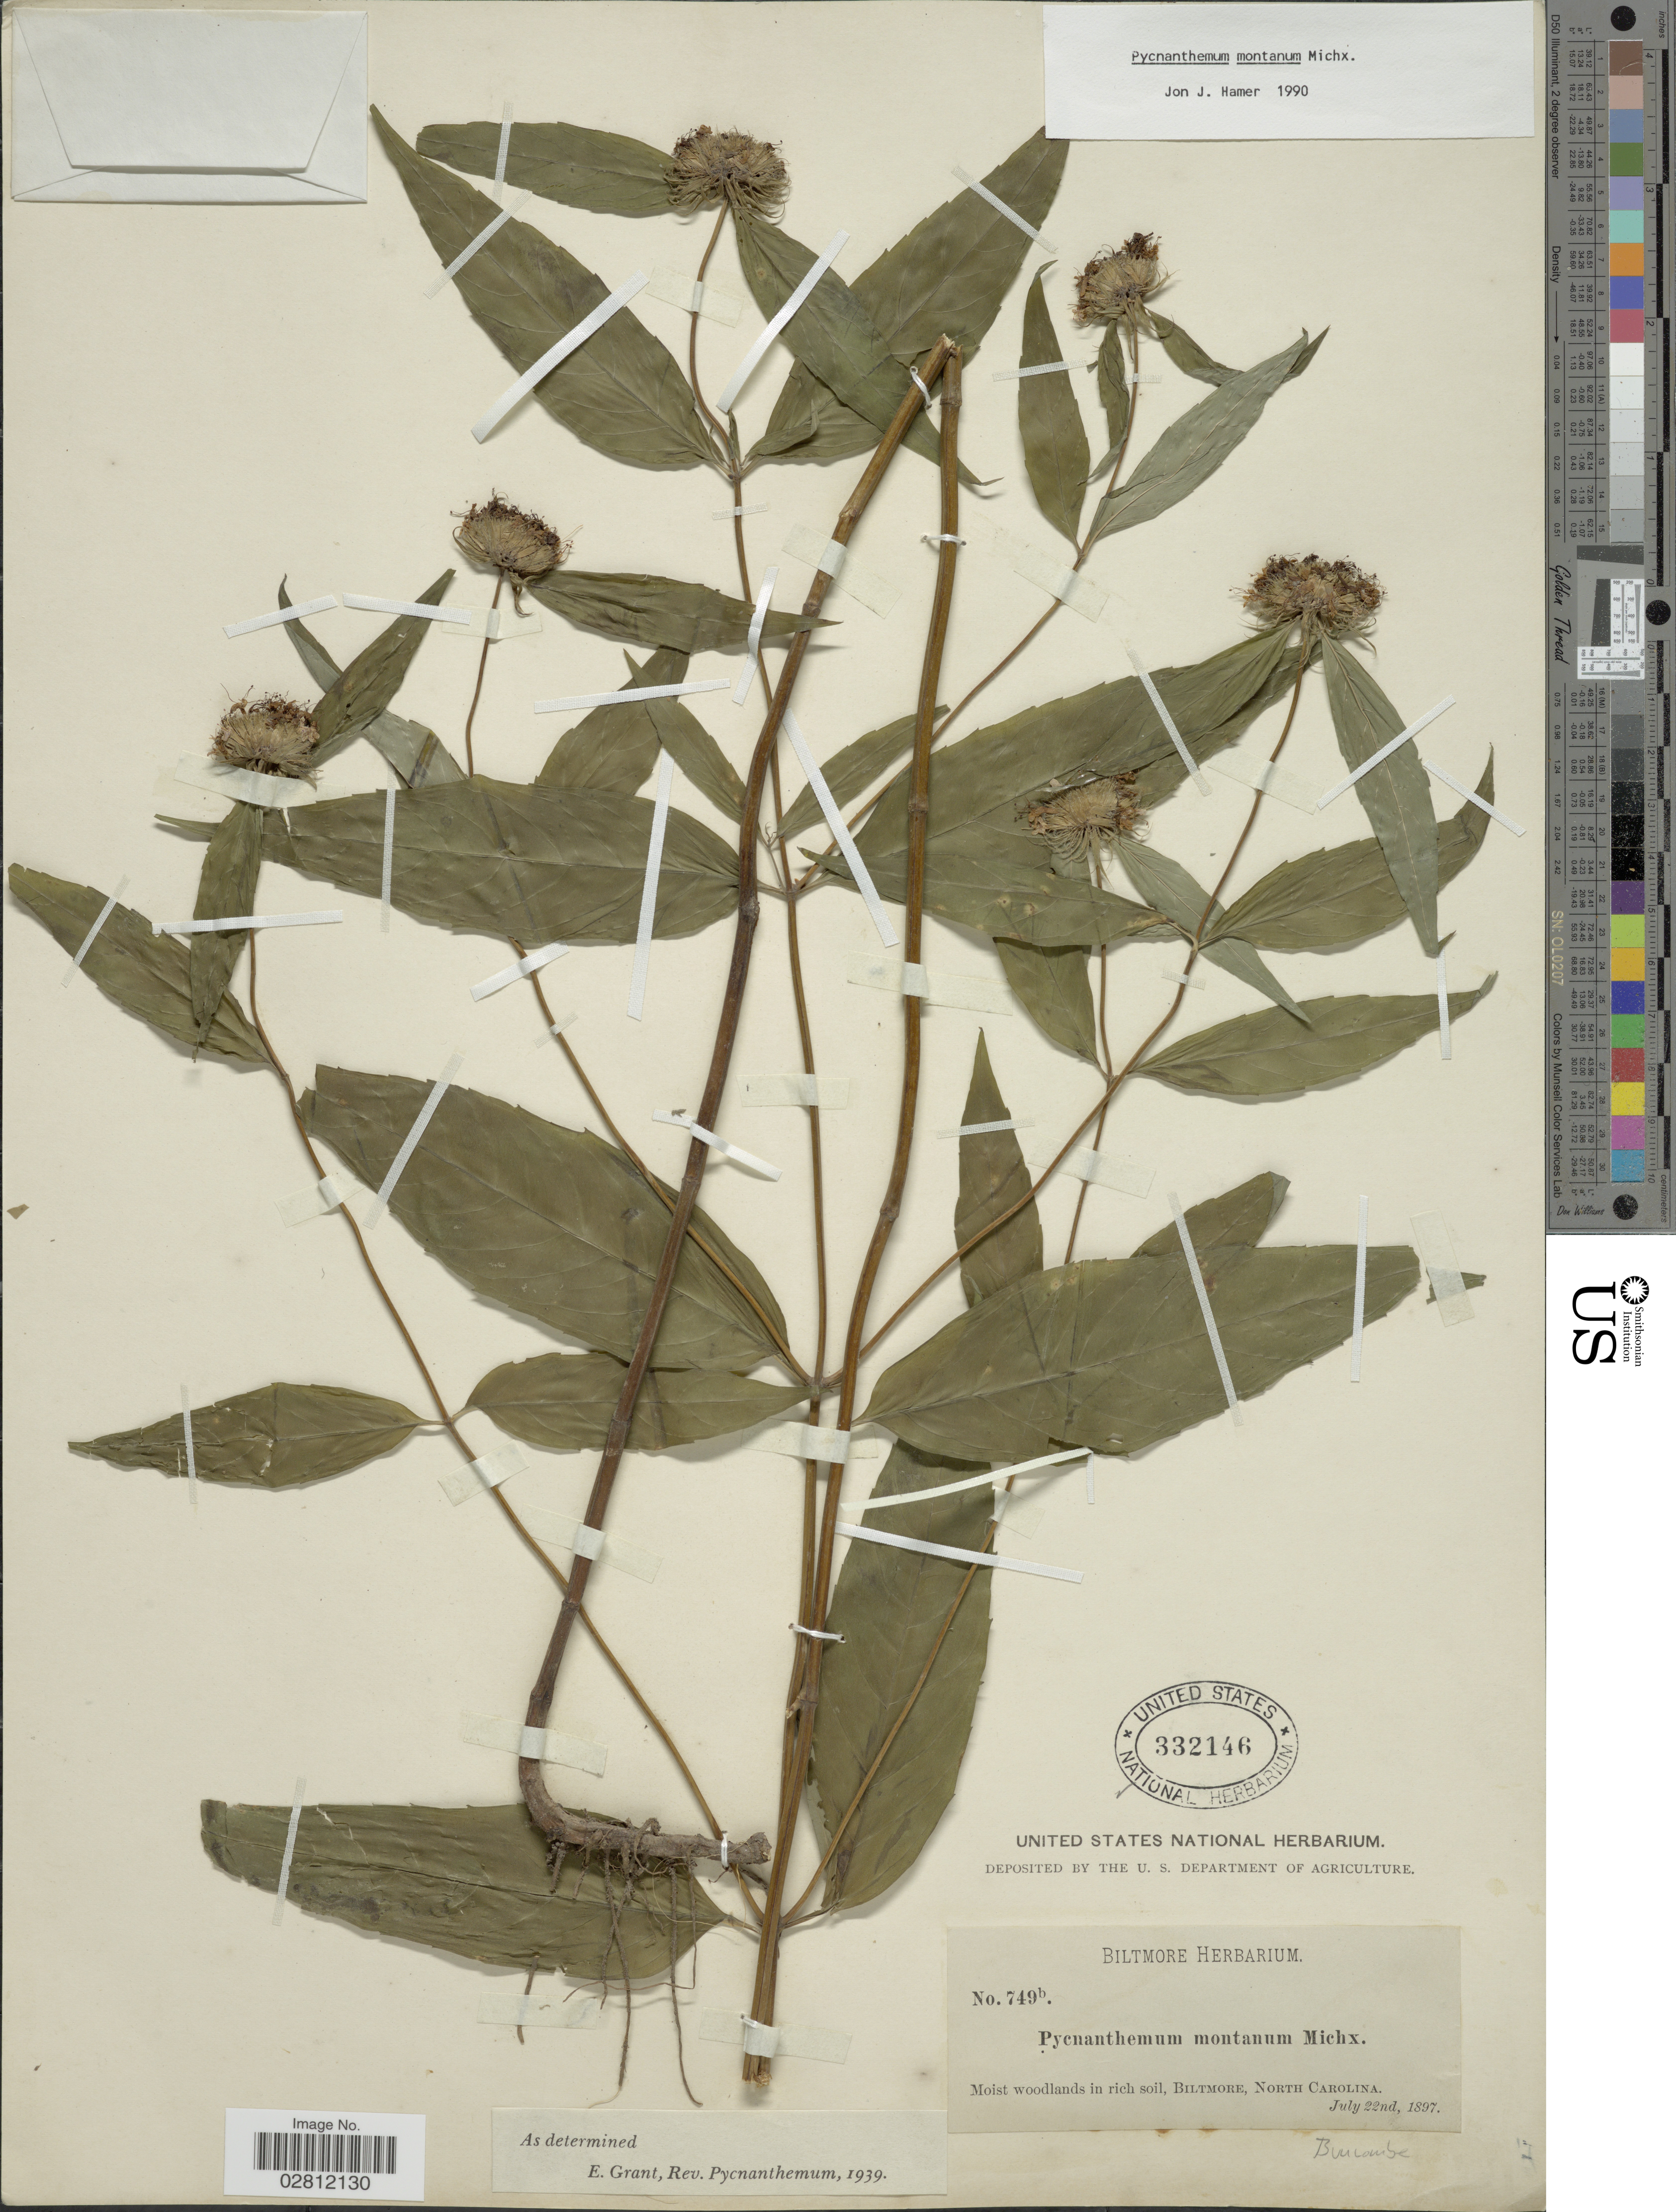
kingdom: Plantae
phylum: Tracheophyta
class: Magnoliopsida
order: Lamiales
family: Lamiaceae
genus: Pycnanthemum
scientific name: Pycnanthemum montanum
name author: Michx.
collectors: ex herb. Biltmore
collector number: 749b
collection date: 1897-07-22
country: United States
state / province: North Carolina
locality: Biltmore.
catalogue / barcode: US 332146